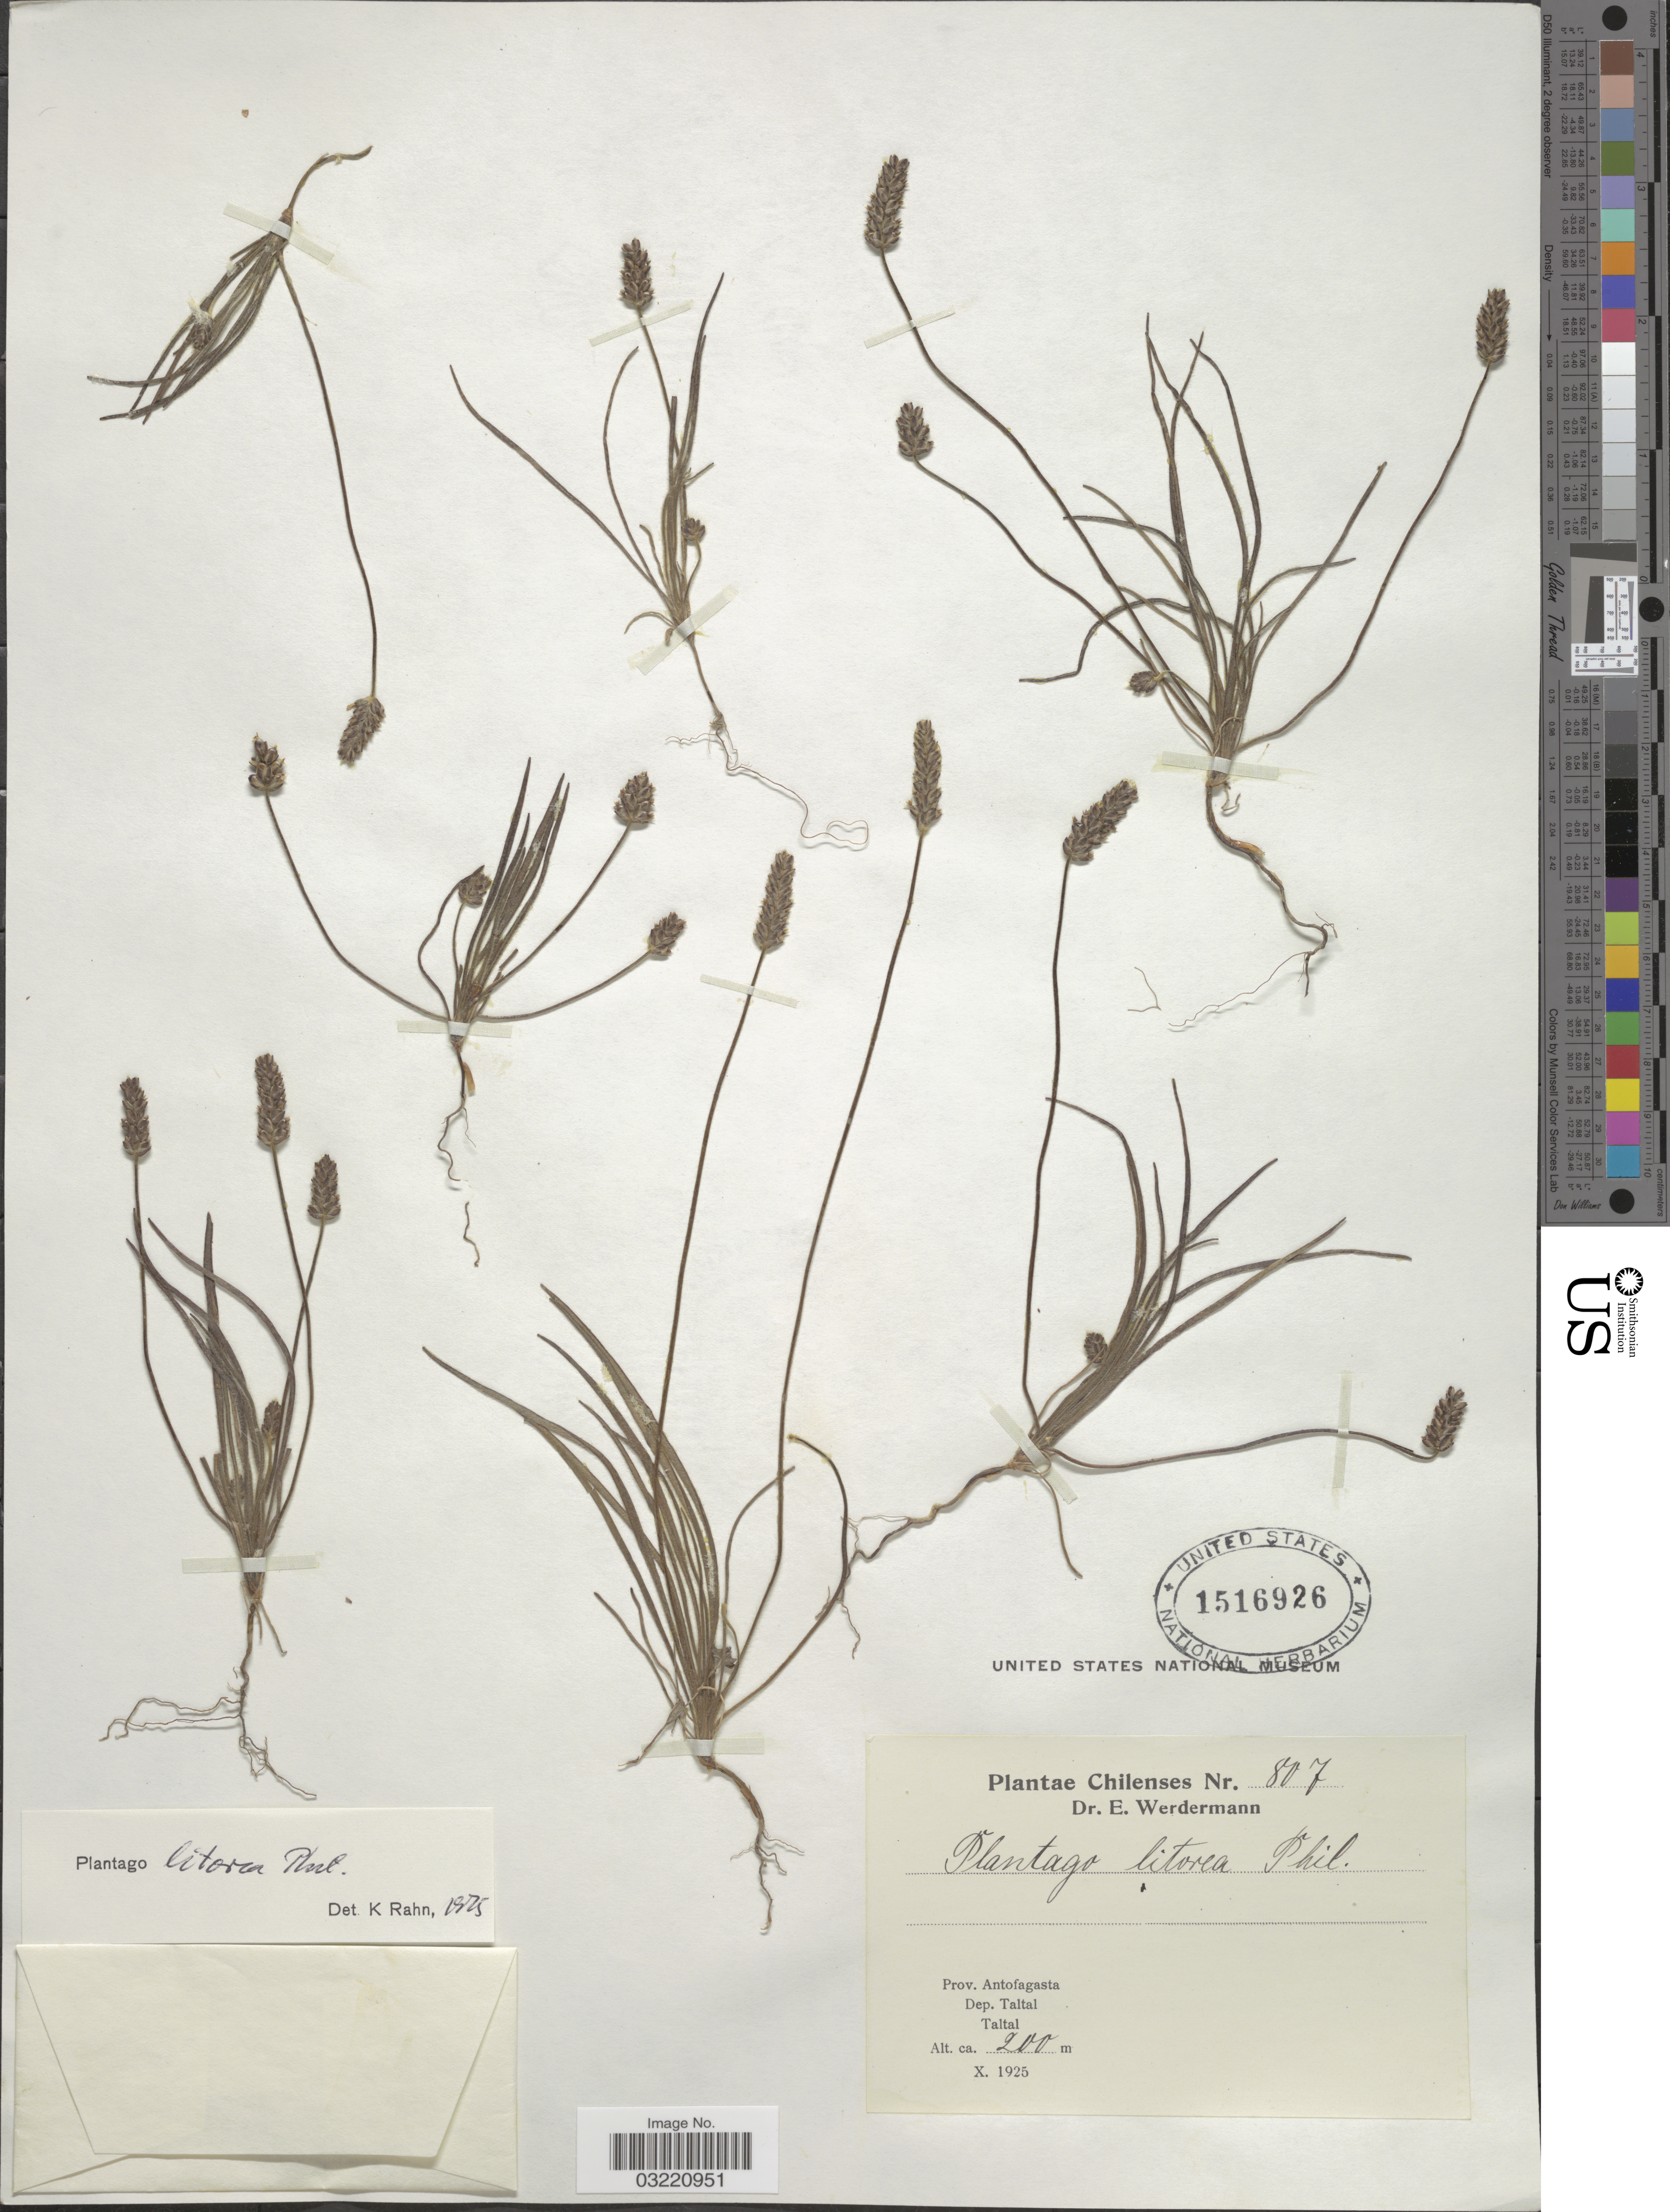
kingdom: Plantae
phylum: Tracheophyta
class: Magnoliopsida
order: Lamiales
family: Plantaginaceae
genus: Plantago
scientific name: Plantago litorea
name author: Phil.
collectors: E. Werdermann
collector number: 807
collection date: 1925-10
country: Chile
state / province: Antofagasta (II)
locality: Dep. Taltal, Taltal.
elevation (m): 200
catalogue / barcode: US 1516926